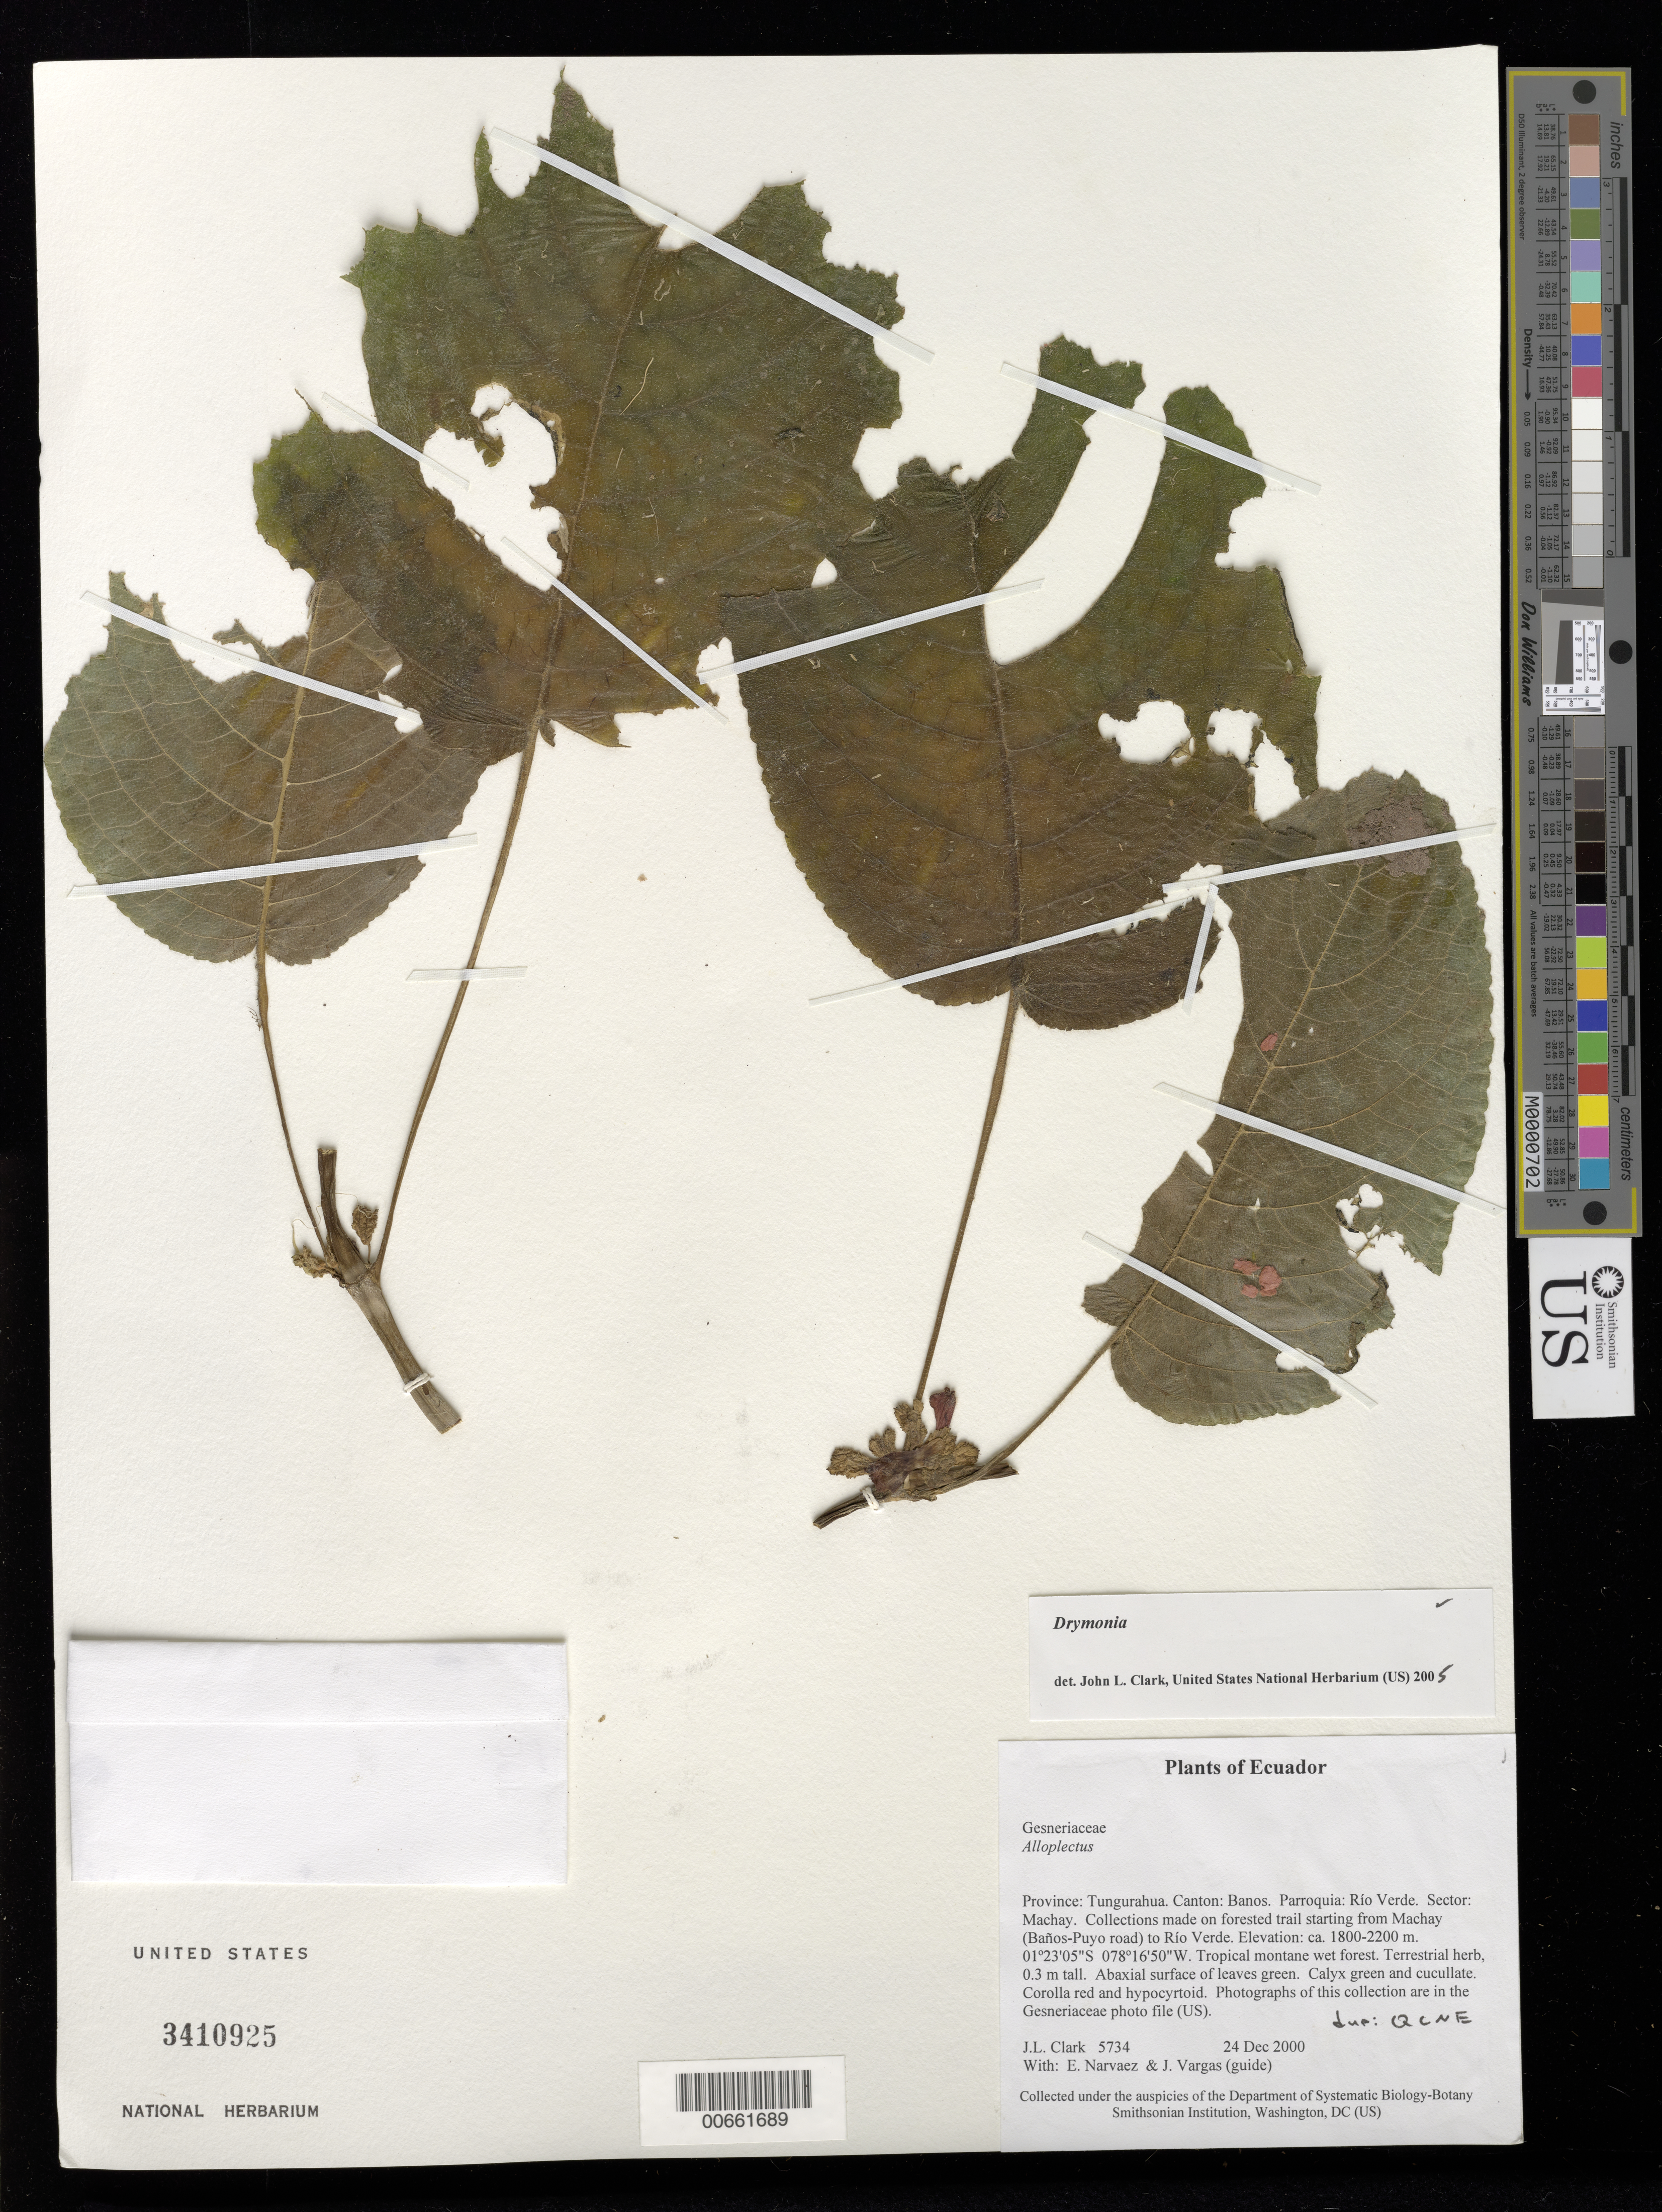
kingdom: Plantae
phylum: Tracheophyta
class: Magnoliopsida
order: Lamiales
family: Gesneriaceae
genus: Alloplectus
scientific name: Alloplectus sp.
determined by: Skog, Laurence E.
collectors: J. L. Clark, E. Narváez & J. Vargas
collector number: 5734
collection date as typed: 24 Dec 2000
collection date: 2000-12-24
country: Ecuador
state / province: Tungurahua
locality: Cantón: Banos. Parroquia: Río Verde. Sector: Machay. Collections made on forested trail starting from Machay (Baños-Puyo road) to Río Verde.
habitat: Tropical montane wet forest.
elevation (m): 1800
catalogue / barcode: US 3410925